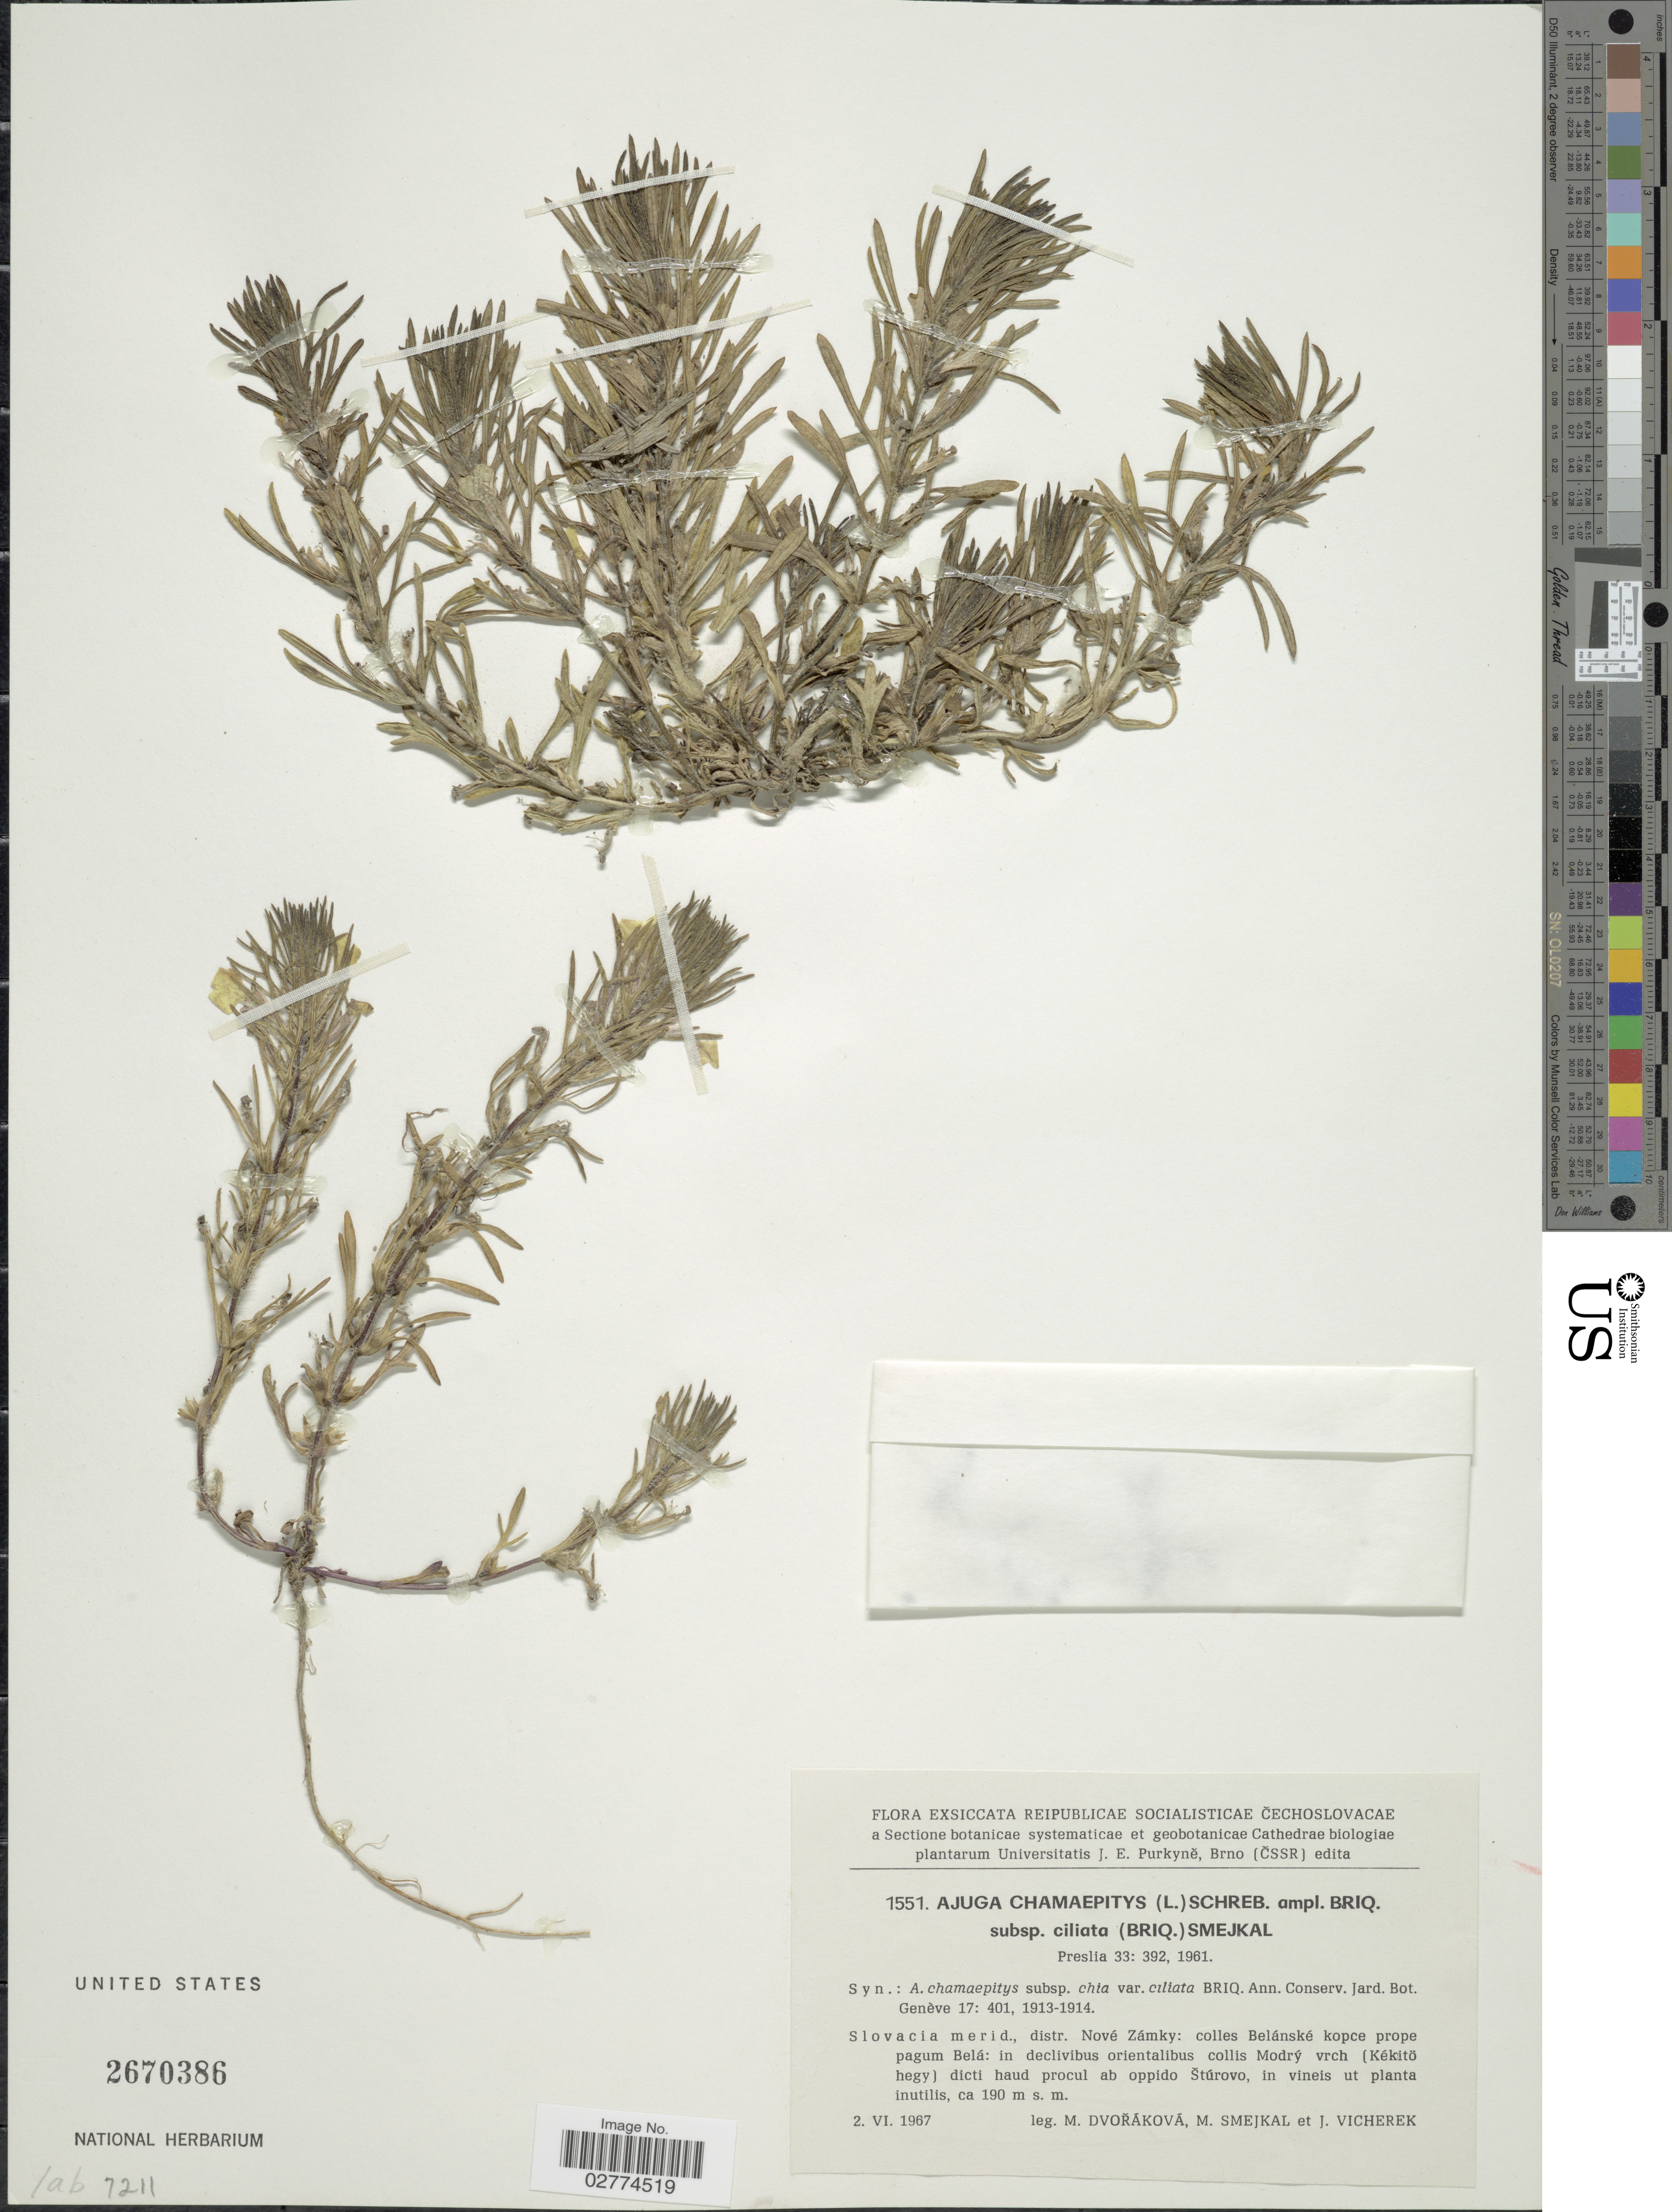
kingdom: Plantae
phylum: Tracheophyta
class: Magnoliopsida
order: Lamiales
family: Lamiaceae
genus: Ajuga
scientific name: Ajuga chamaepitys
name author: (L.) Schreb.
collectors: M. Dvorakova, Smejkal, M. & Vicherek, J.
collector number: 1551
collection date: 1967-06-02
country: Slovakia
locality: Reipublicae Socialisticae Cechoslovacae. Slovacia merid., distr. Nové Zámky: colles Belánské kopce prope pagum Belá: in declivibus orientalibus collis Modry vrch (Kékitö hegy) dicti haud procul ab oppido Stúovo, in vineis ut planta inutilis.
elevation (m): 190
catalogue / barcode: US 2670386